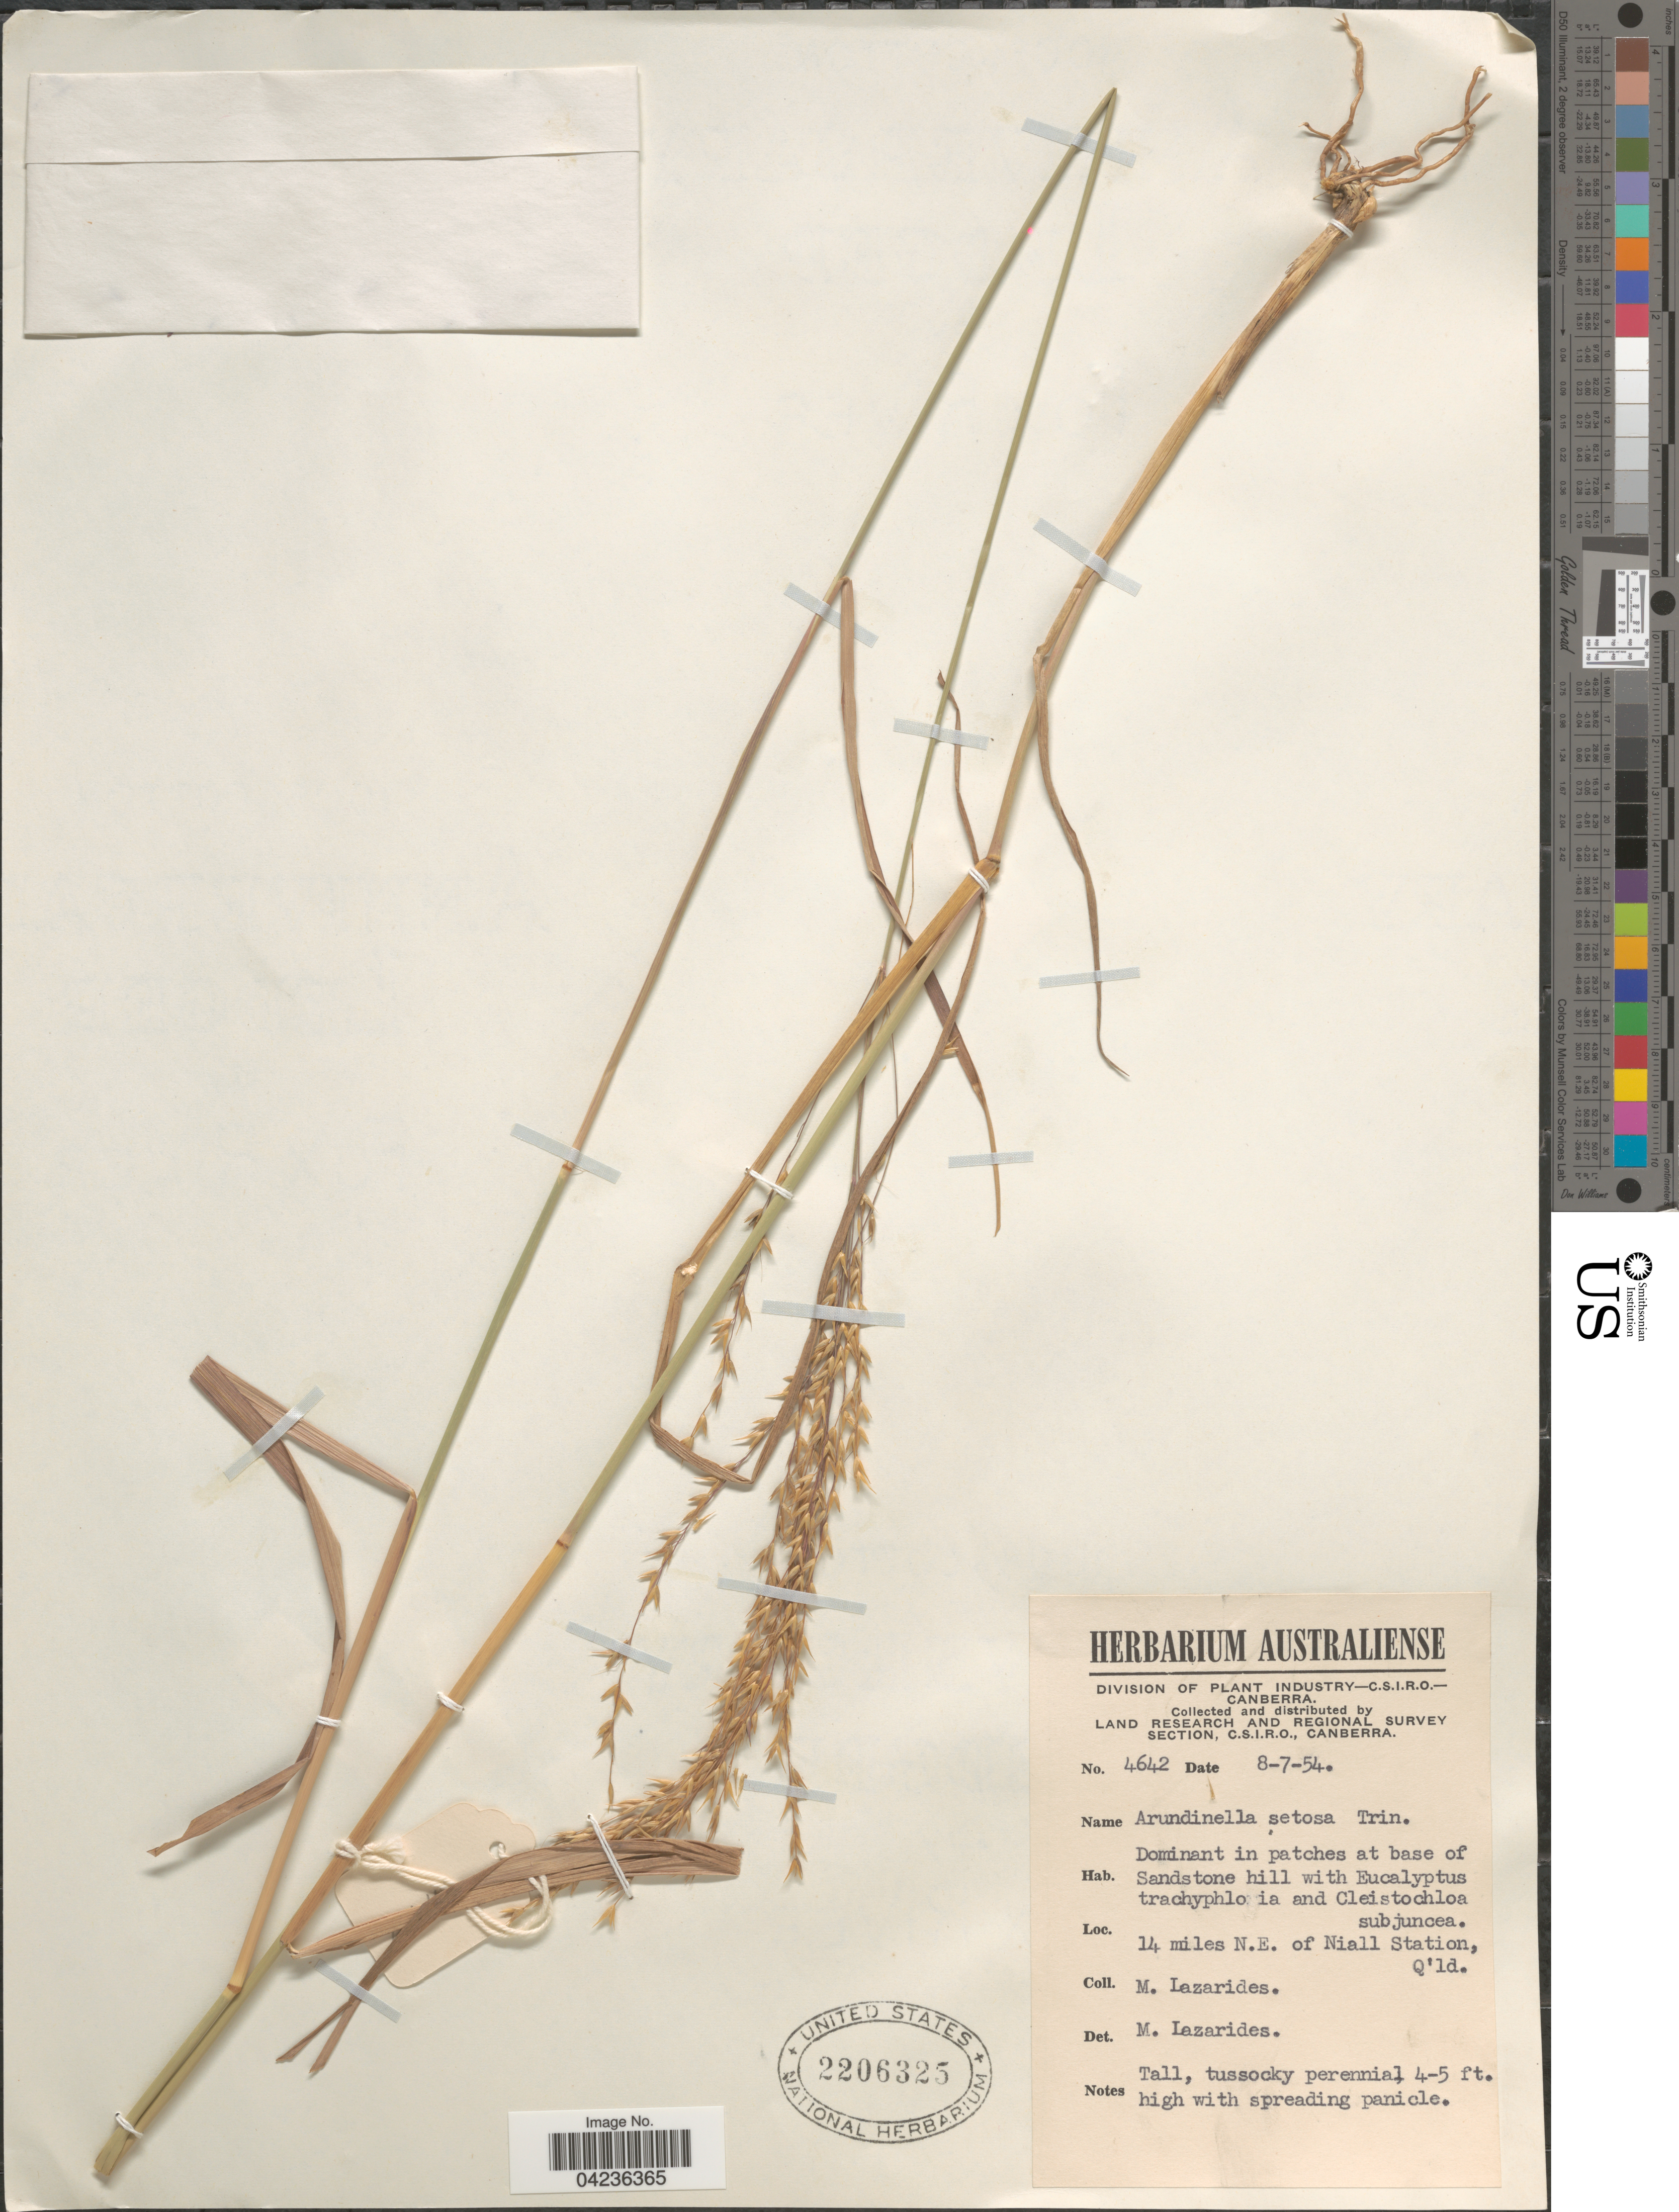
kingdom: Plantae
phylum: Tracheophyta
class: Liliopsida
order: Poales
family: Poaceae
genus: Arundinella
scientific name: Arundinella setosa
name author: Trin.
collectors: M. Lazarides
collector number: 4642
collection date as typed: Transcribed d/m/y: 8/7/54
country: Australia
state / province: Queensland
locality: Land Research and Regional Survey Section. 14 miles N.E. of Niall Station, Q' ld.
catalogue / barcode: US 2206325